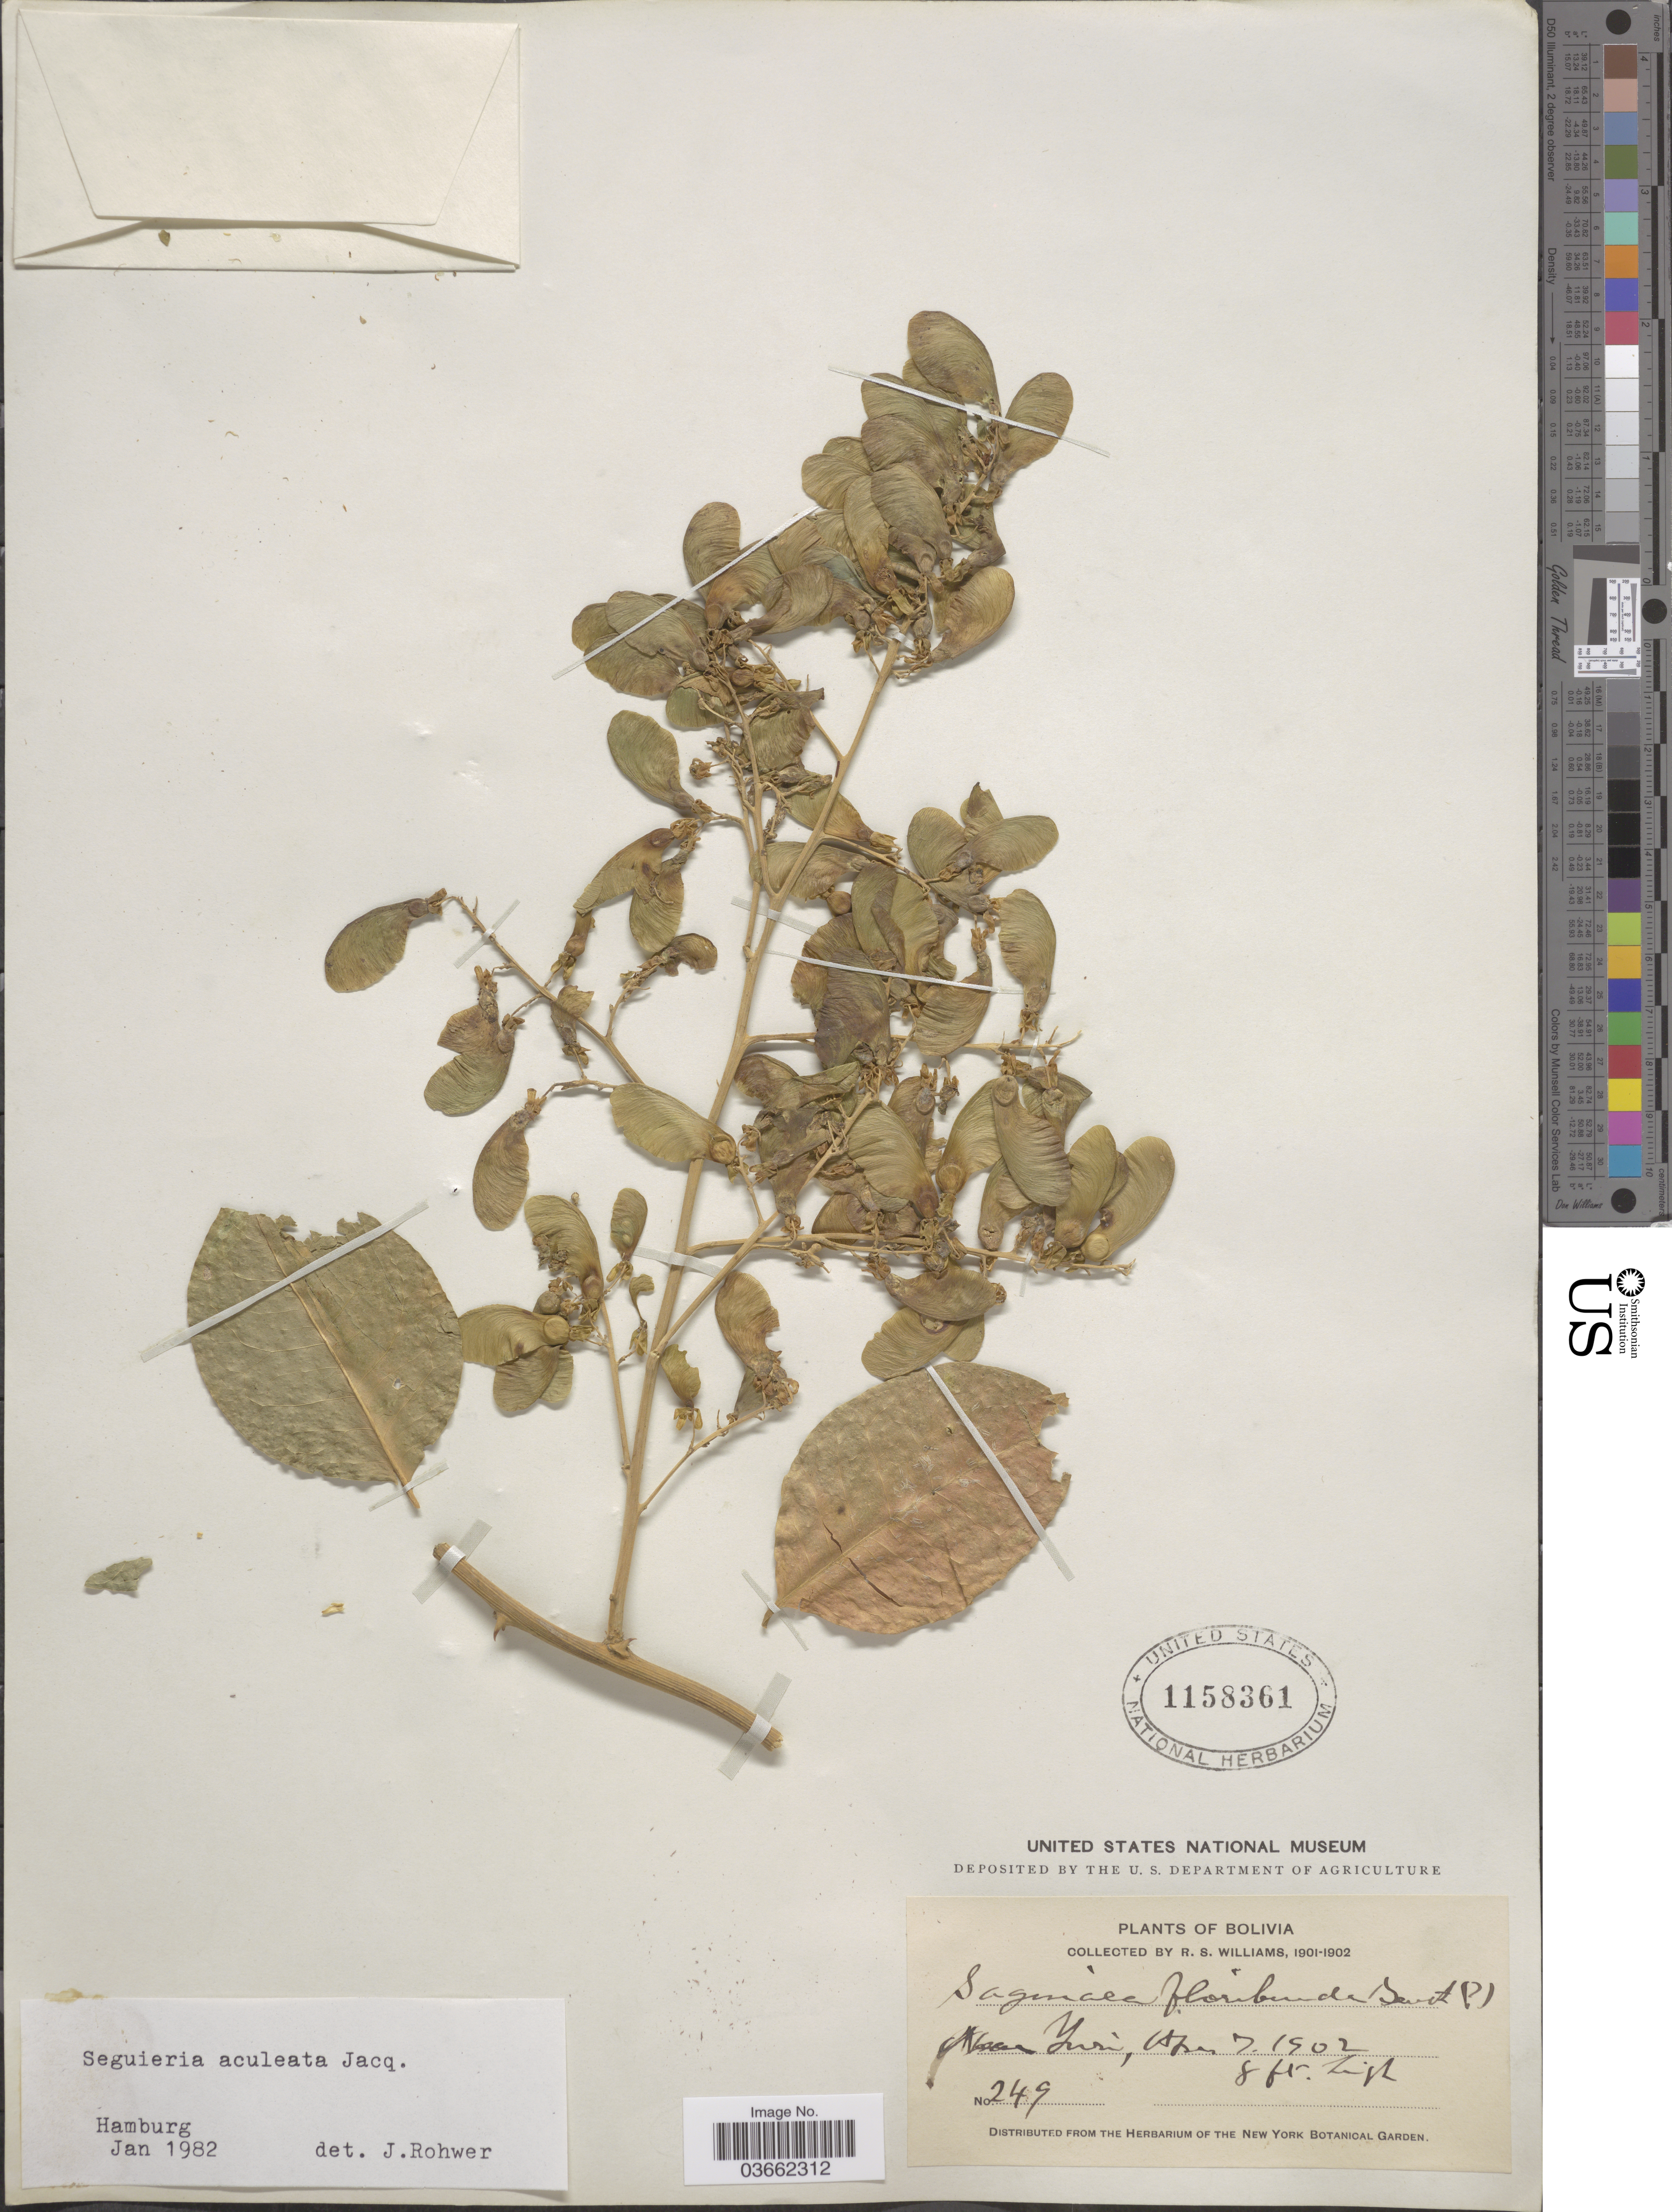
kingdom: Plantae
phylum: Tracheophyta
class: Magnoliopsida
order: Caryophyllales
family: Phytolaccaceae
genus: Seguieria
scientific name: Seguieria aculeata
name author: Jacq.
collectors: R. S. Williams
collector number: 249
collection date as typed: Apr. 7, 1902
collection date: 1902-04-07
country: Bolivia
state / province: La Paz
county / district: Franz Tamayo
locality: Near Yuyo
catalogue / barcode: US 1158361